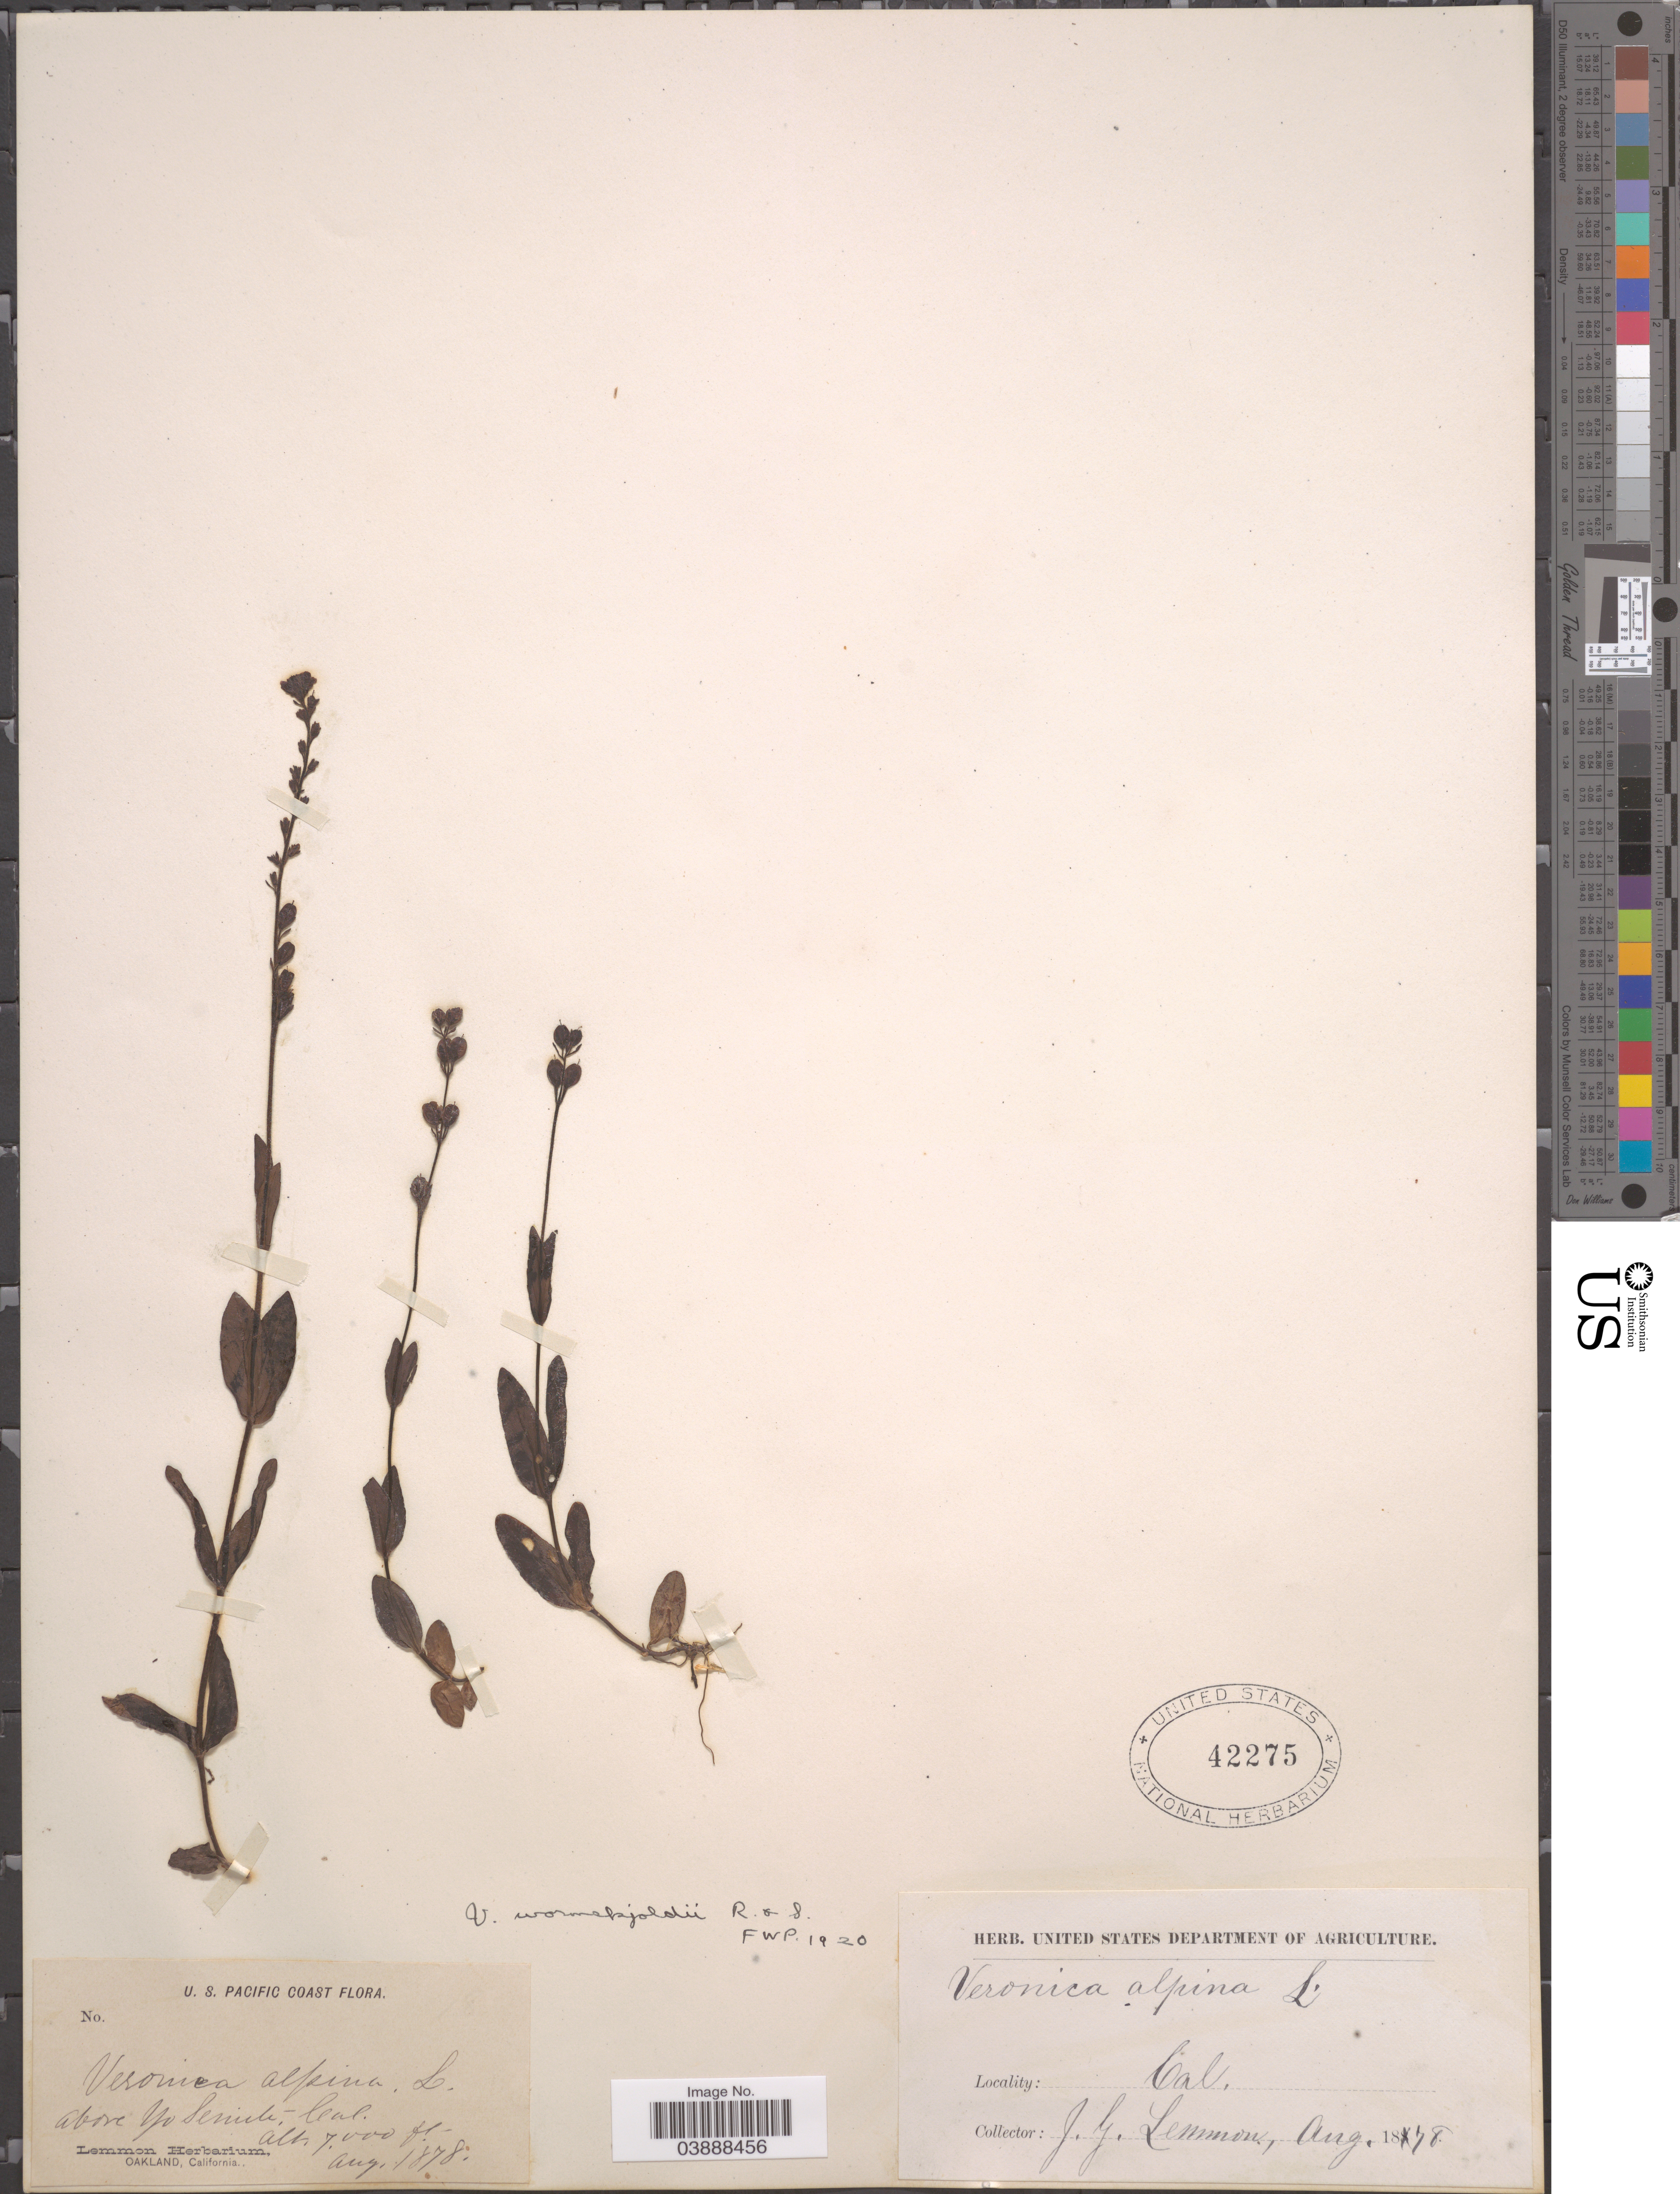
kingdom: Plantae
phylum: Tracheophyta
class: Magnoliopsida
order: Lamiales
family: Plantaginaceae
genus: Veronica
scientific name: Veronica wormskjoldii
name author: Roem. & Schult.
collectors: J. Lemmon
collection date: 1878-08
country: United States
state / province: California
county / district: Mariposa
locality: Above Yosemite.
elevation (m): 2134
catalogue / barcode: US 42275